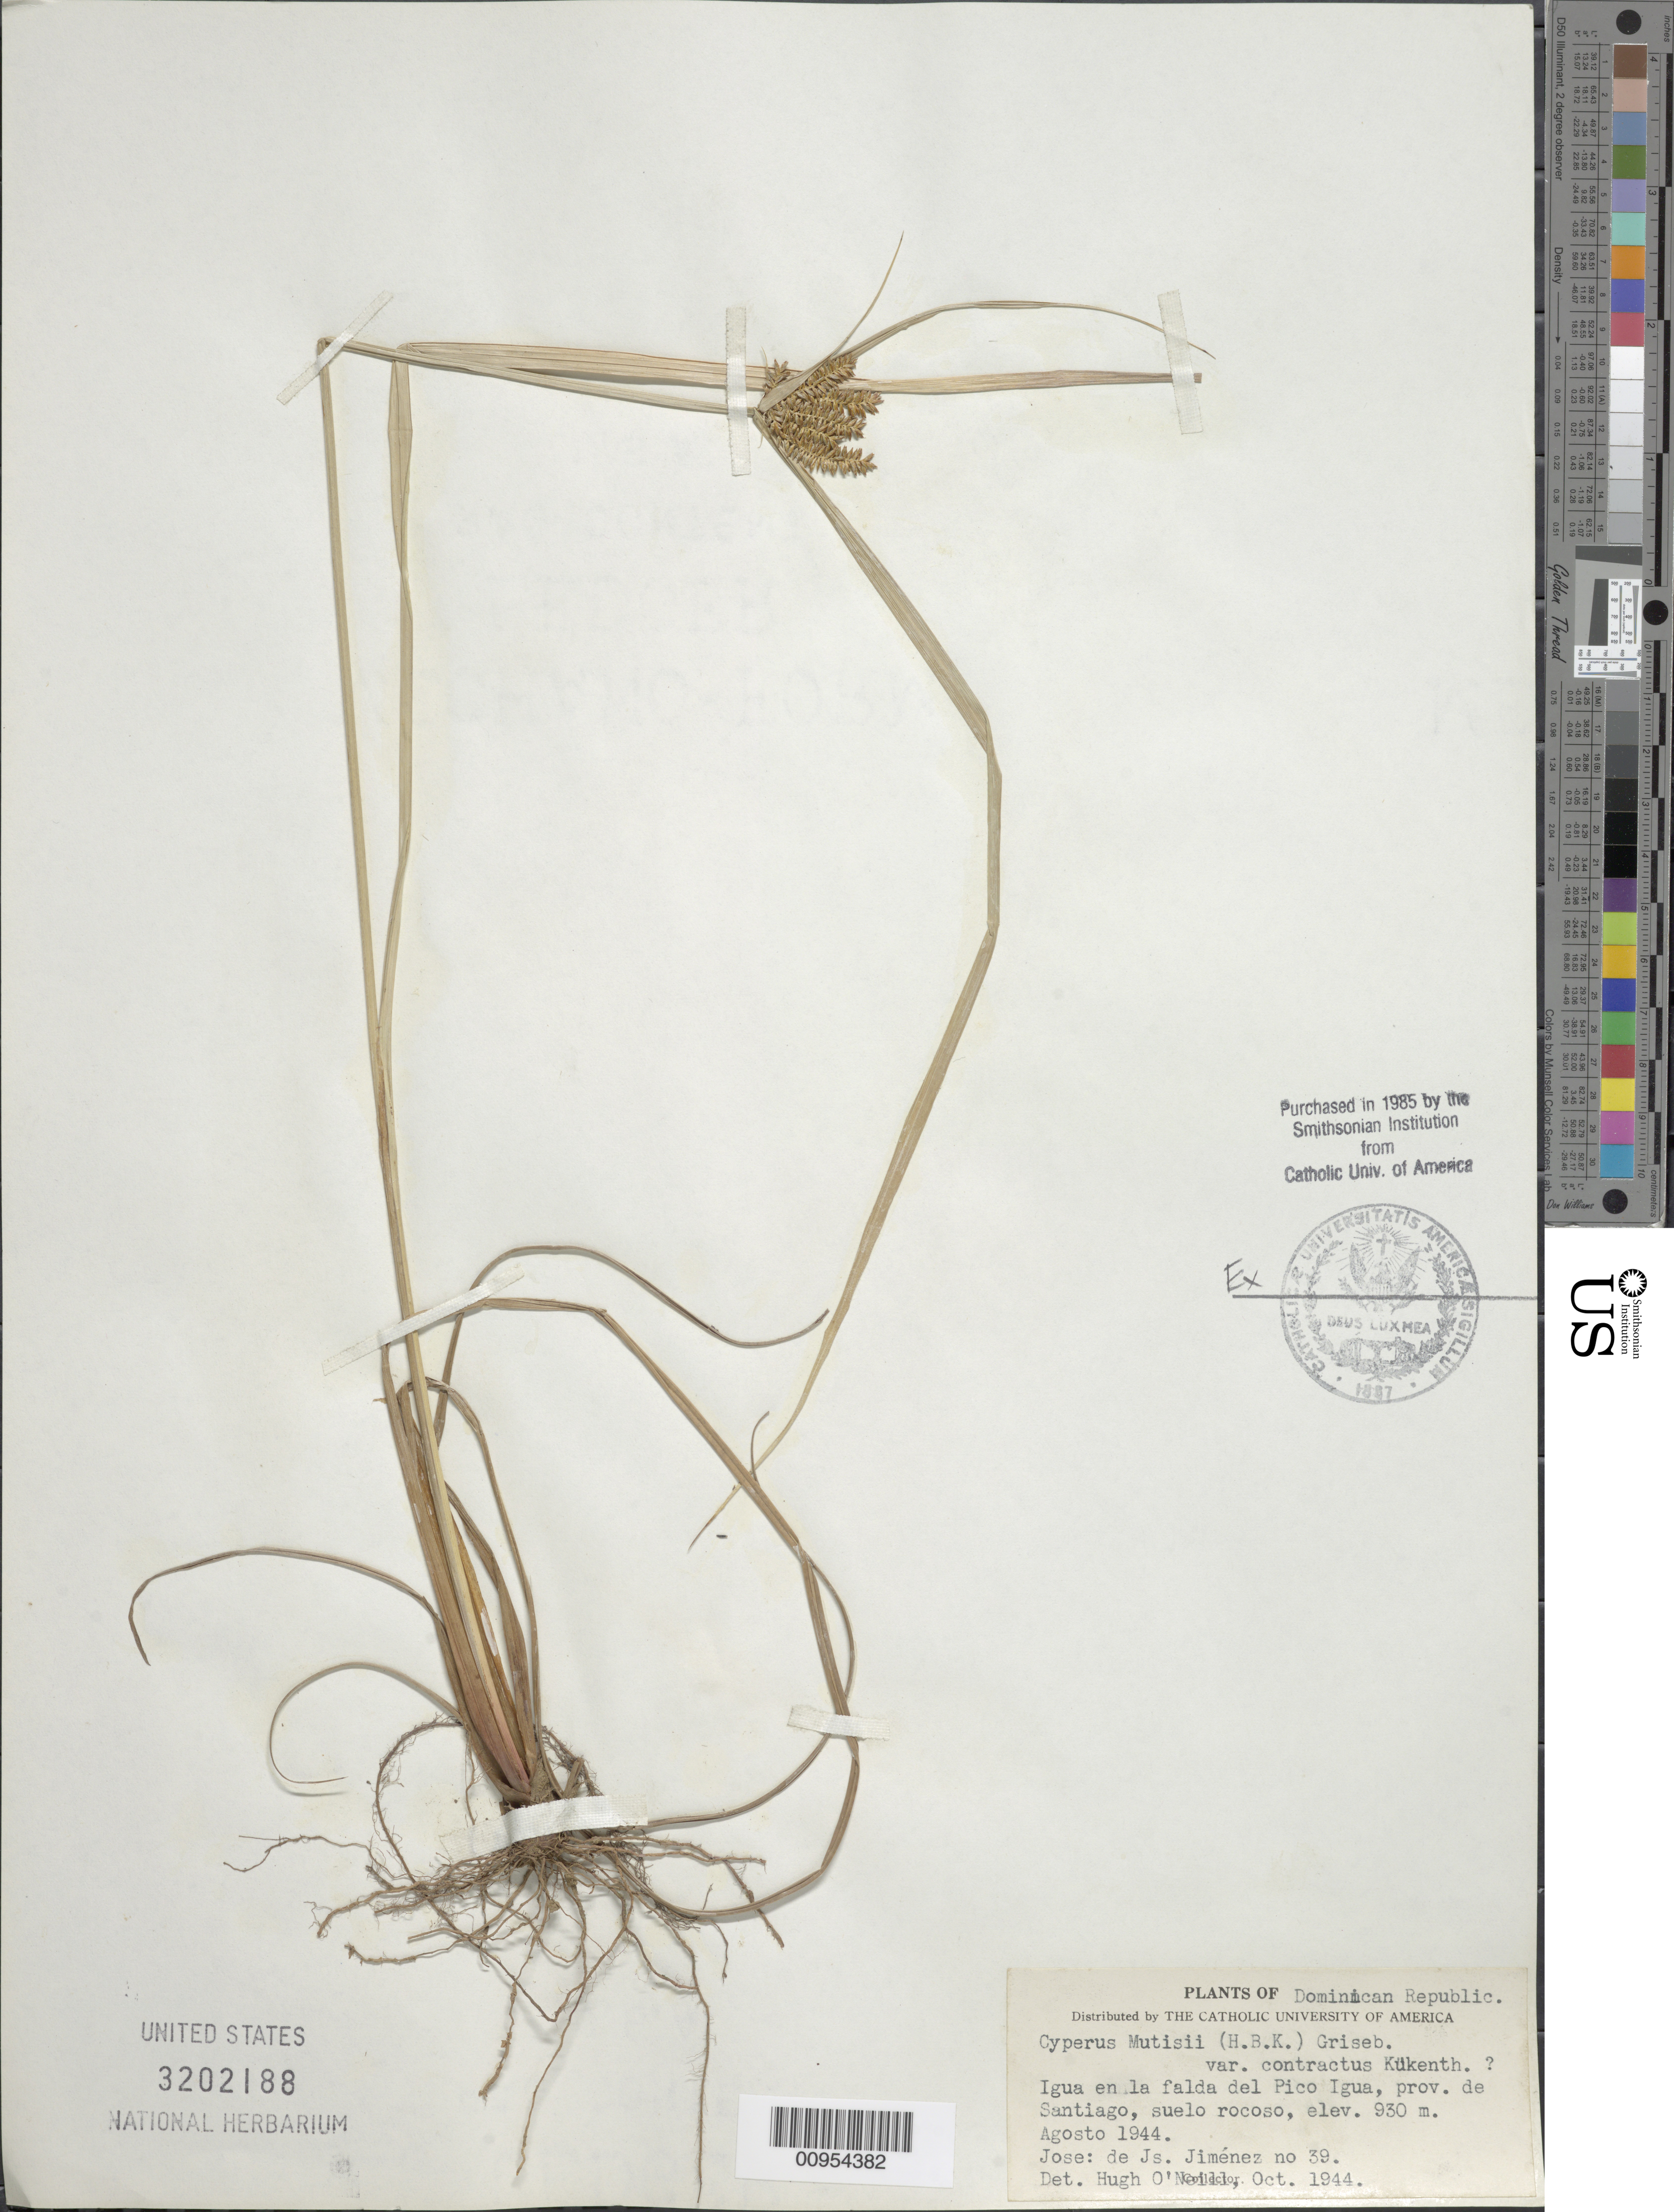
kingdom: Plantae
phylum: Tracheophyta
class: Liliopsida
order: Poales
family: Cyperaceae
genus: Cyperus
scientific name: Cyperus mutisii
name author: (Kunth) Andersson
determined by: O'Neill, Hugh T.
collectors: J. J. Jiménez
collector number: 39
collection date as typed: Aug 1944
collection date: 1944-08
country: Dominican Republic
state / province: Santiago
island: Hispaniola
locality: Igua en la falda del Pico Igua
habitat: Suelo rocoso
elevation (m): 930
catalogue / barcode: US 3202188